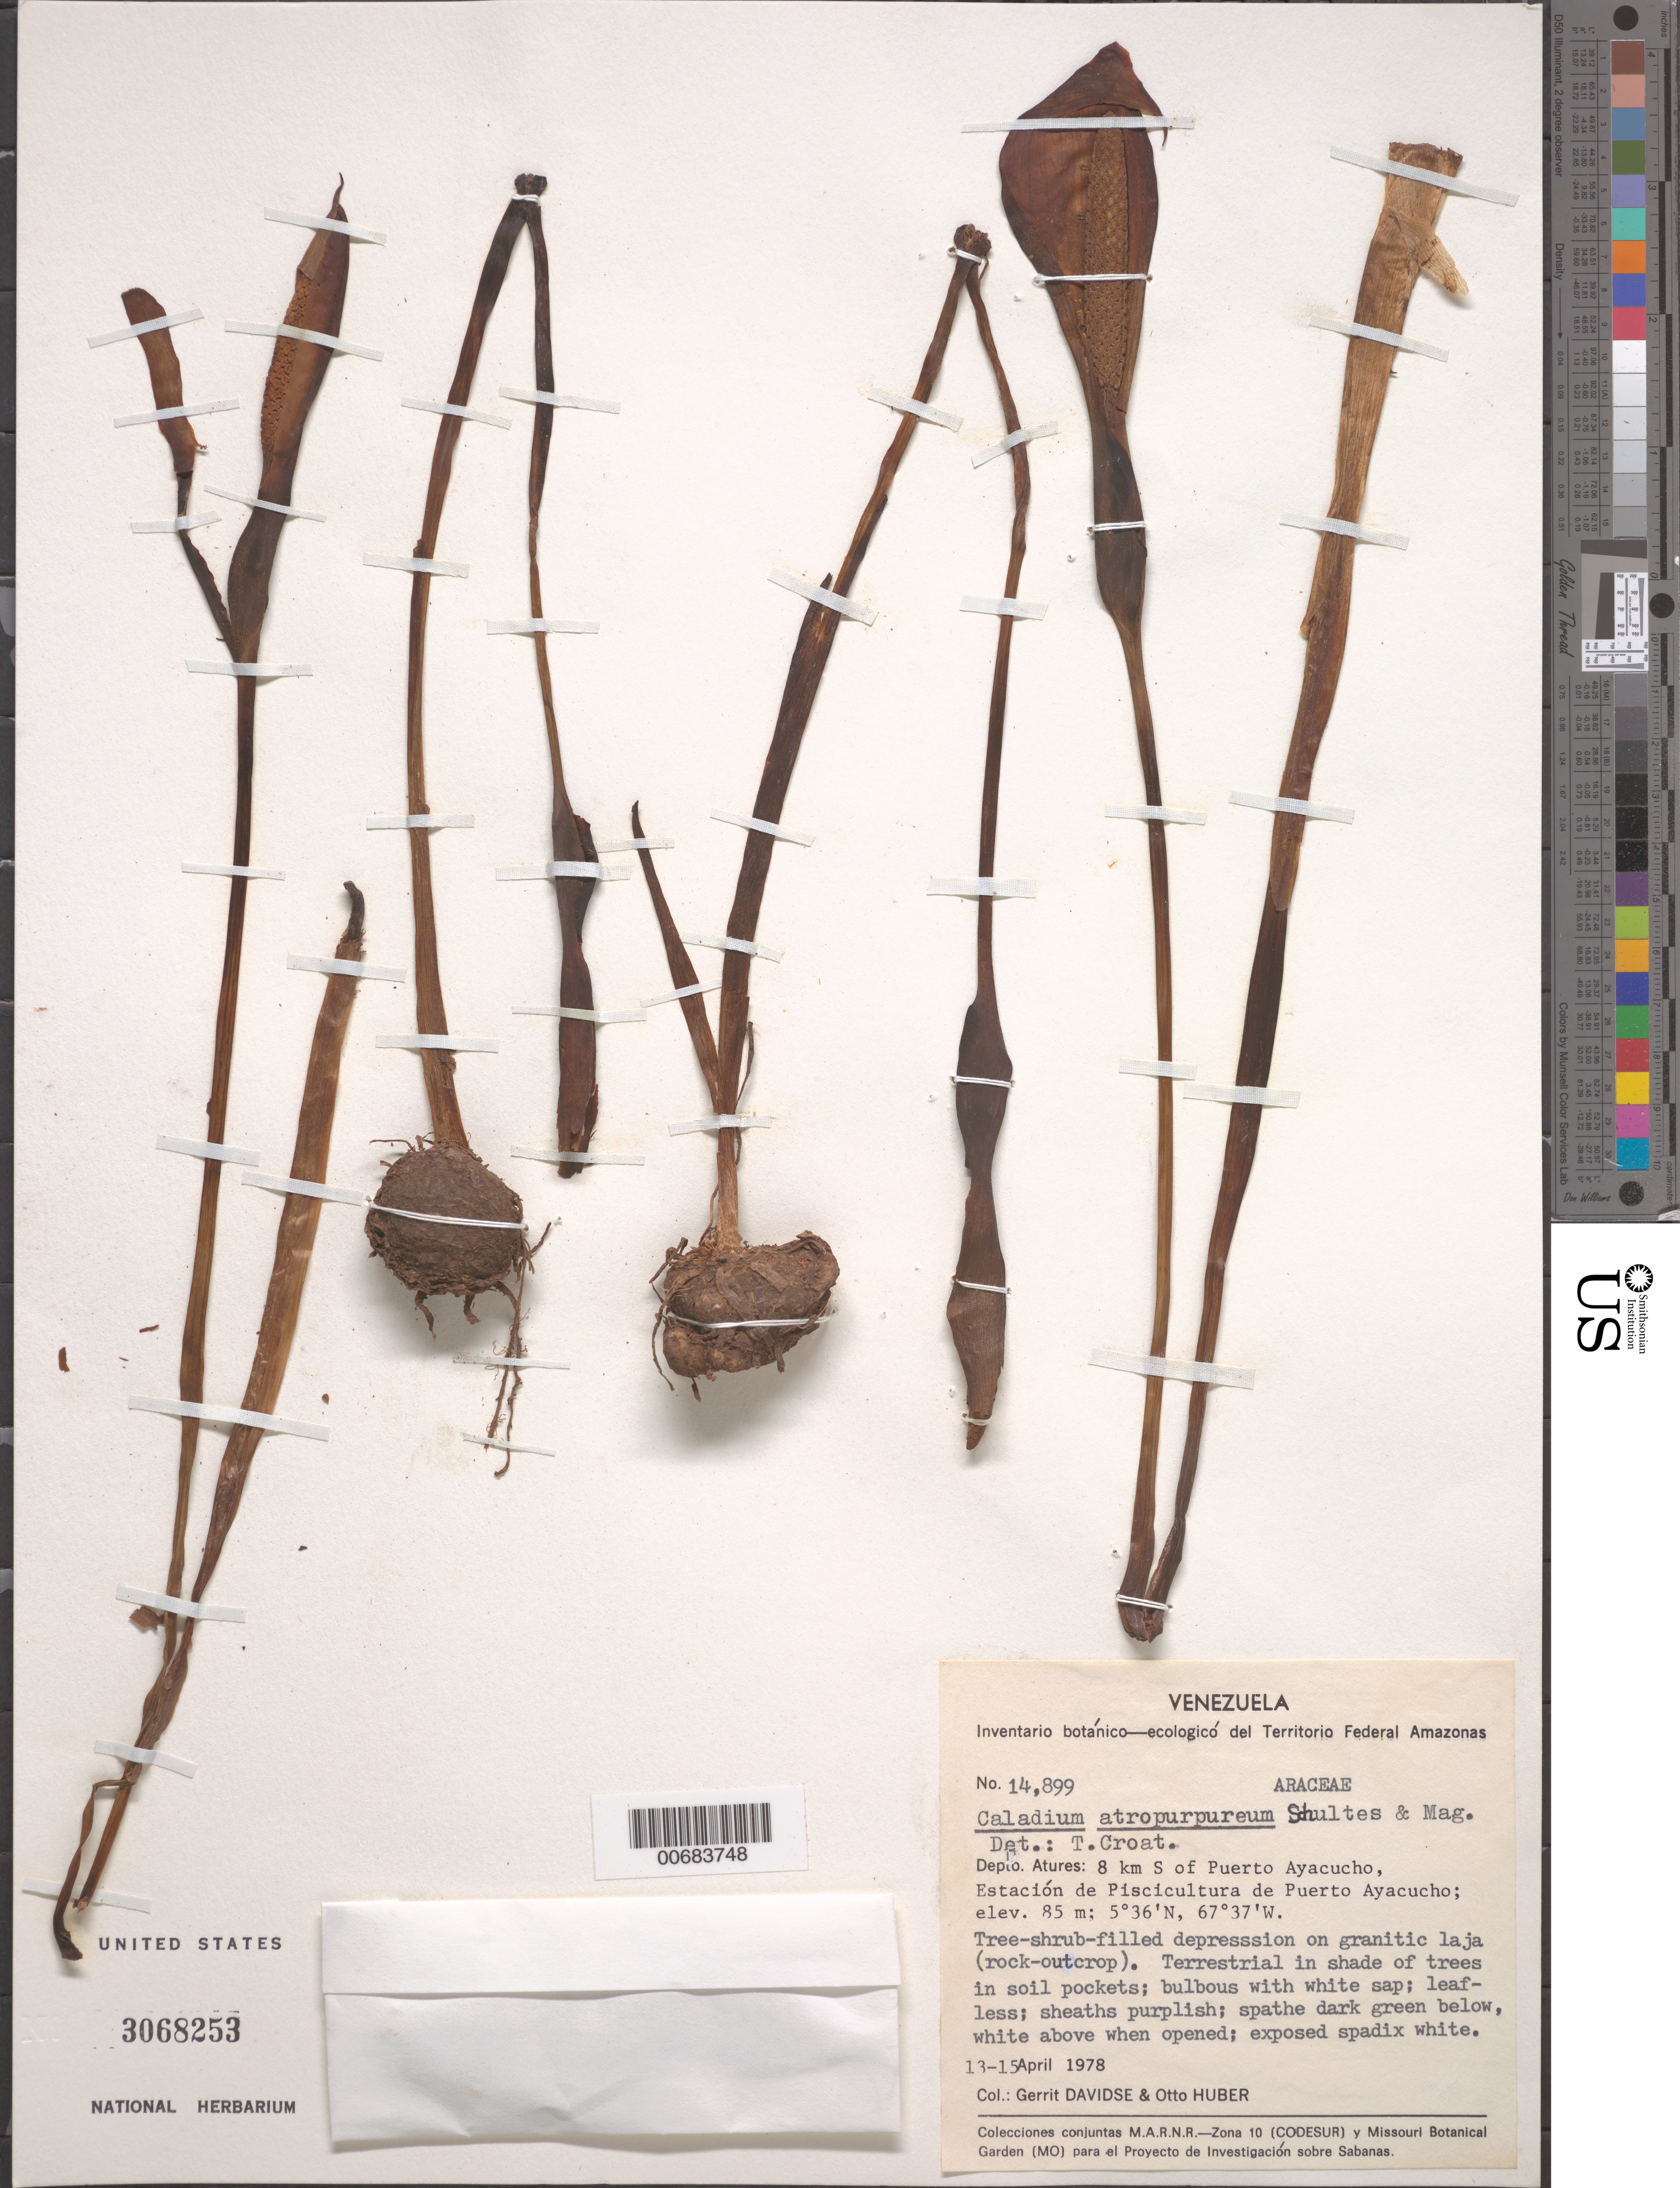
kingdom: Plantae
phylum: Tracheophyta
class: Liliopsida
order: Alismatales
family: Araceae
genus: Anthurium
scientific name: Anthurium atropurpureum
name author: R.E. Schult. & Maguire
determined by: Croat, Thomas B., Missouri Botanical Garden (MO)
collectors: G. Davidse & O. Huber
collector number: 14899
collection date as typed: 13-Apr-78 to 15-Apr-78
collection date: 1978-04-13/1978-04-15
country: Venezuela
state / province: Amazonas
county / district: Atures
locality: Puerto Ayacucho, 8 km S of, Estación de Piscicultura de Puerto Ayacucho, Río Orinoco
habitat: Tree-shrub-filled depression on granitic laja (rock-outcrop), shade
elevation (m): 85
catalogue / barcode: US 3068253